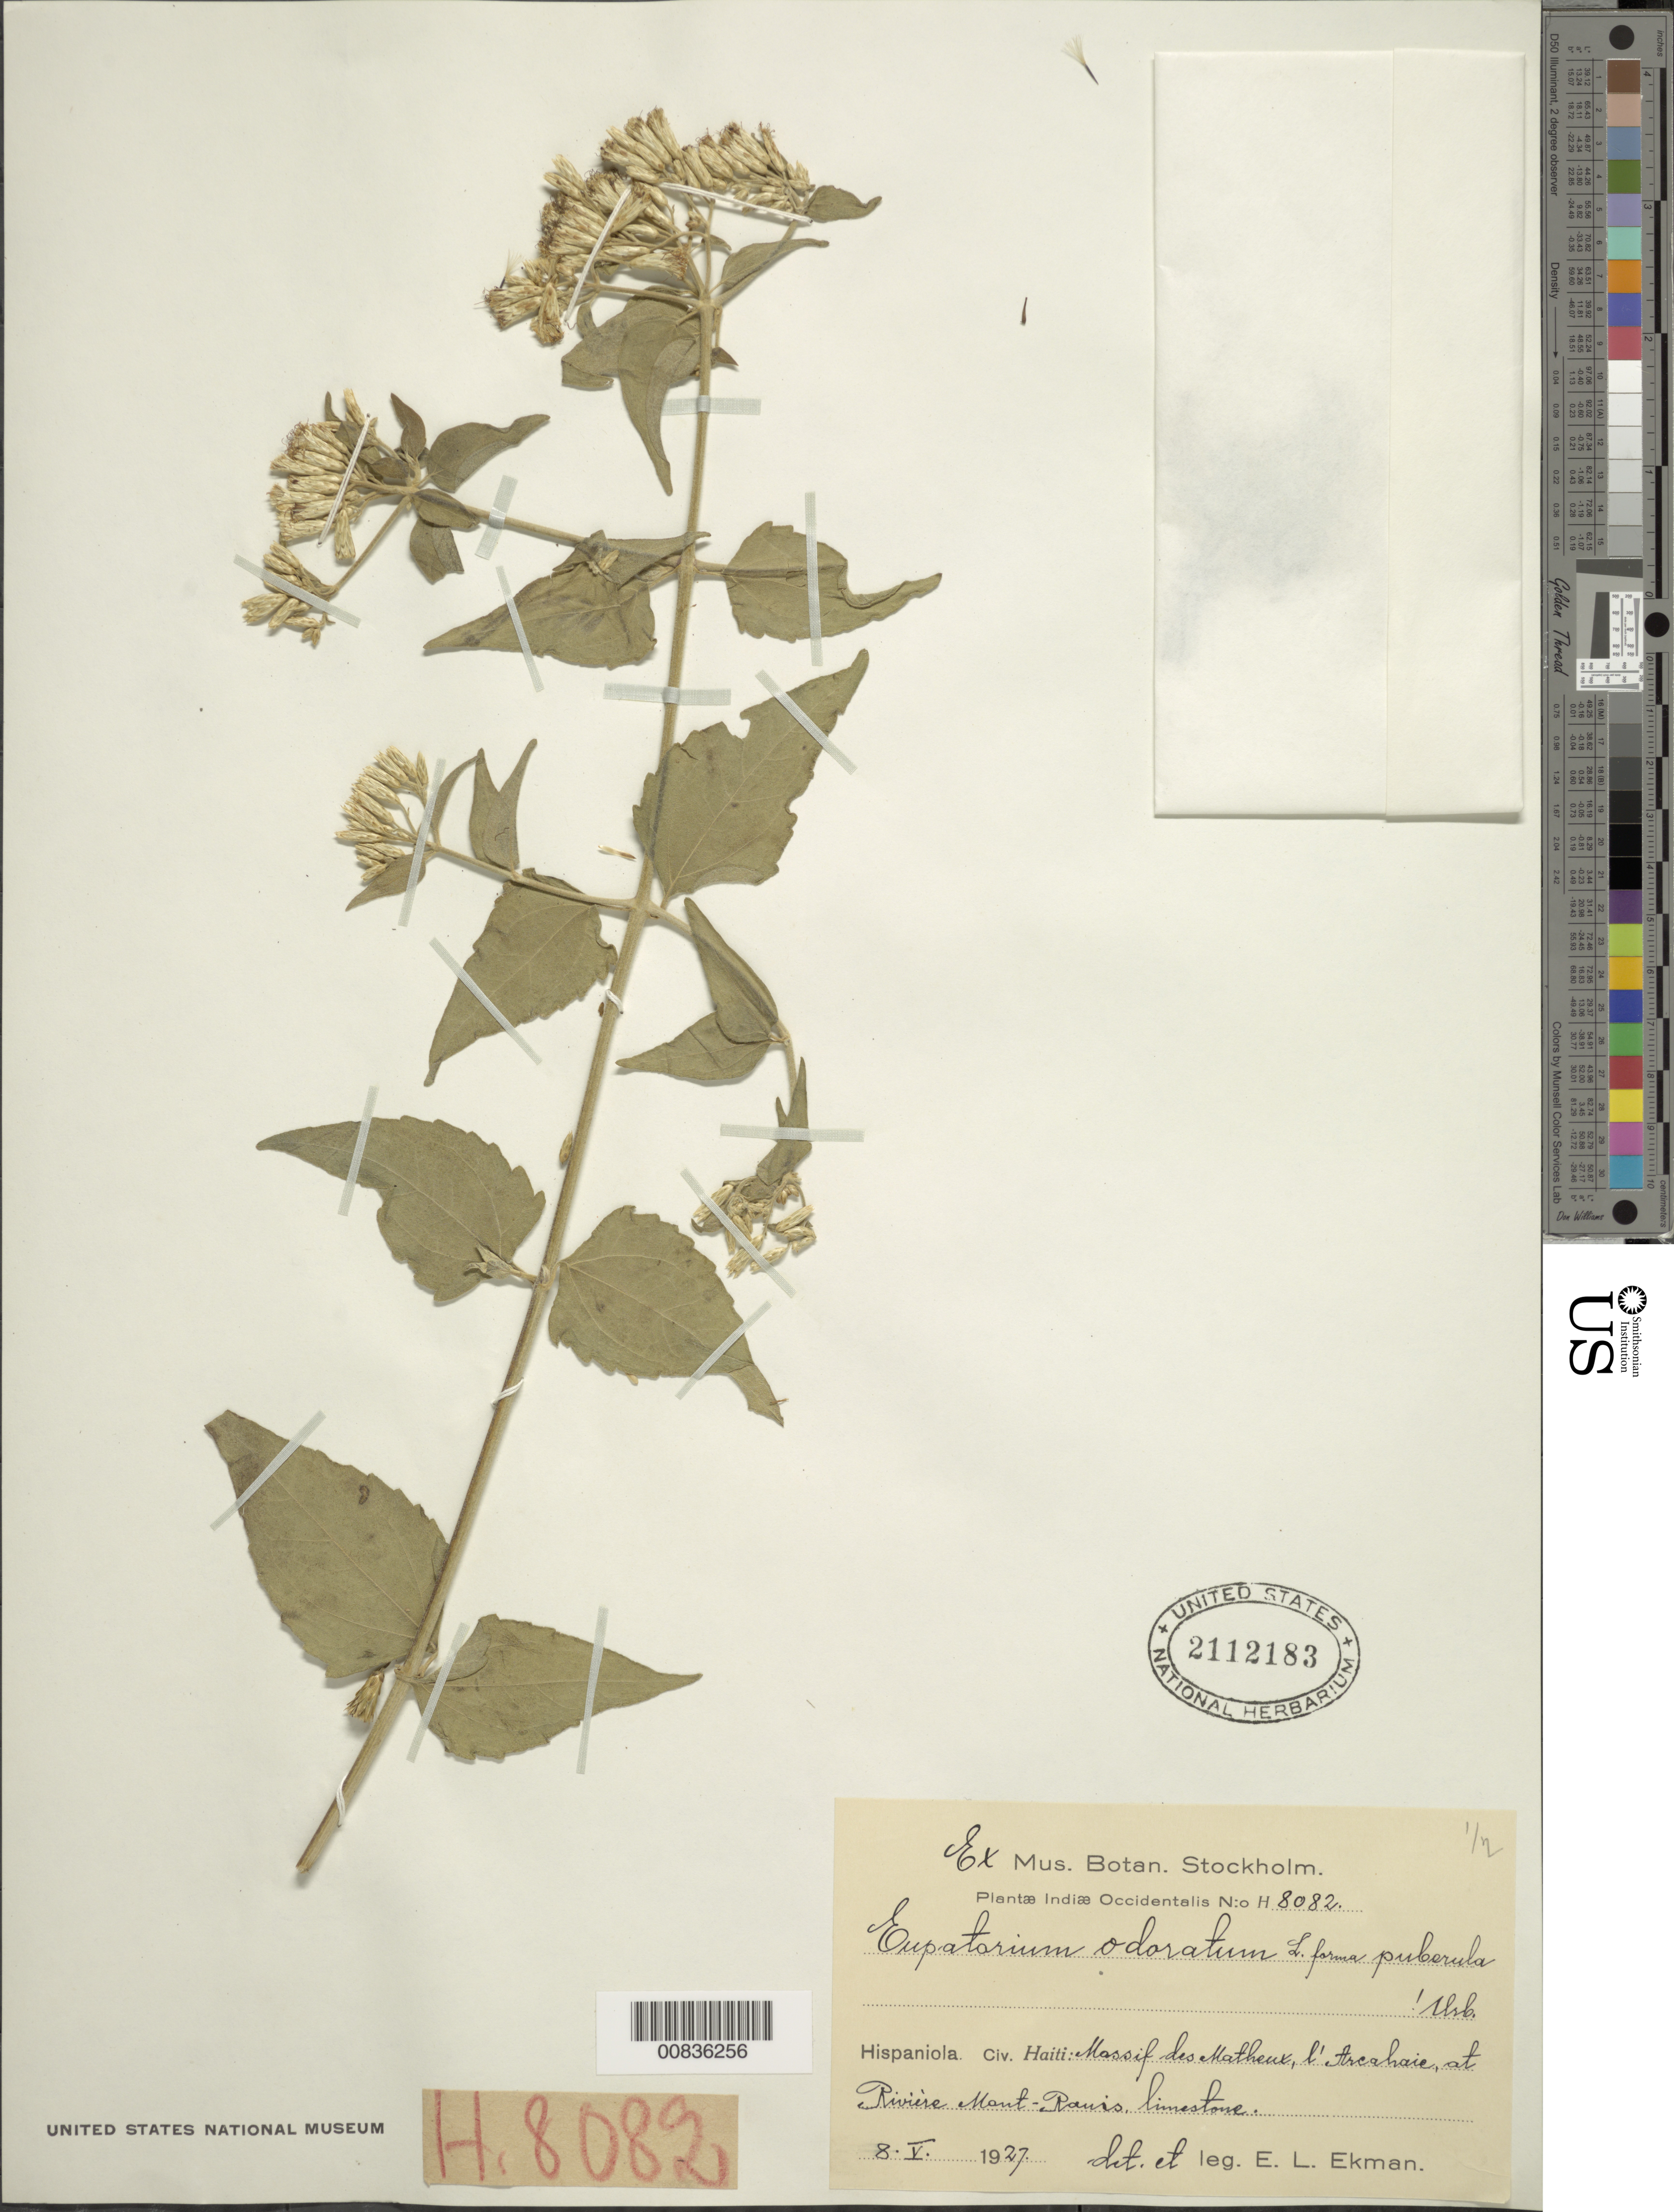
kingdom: Plantae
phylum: Tracheophyta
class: Magnoliopsida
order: Asterales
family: Asteraceae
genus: Chromolaena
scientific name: Chromolaena odorata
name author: (L.) R.M. King & H. Rob.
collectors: E. L. Ekman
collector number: H 8082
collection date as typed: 08 May 1927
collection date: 1927-05-08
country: Haiti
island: Hispaniola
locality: Massif des Matheux, l'Arcahaie, at Rivière Mont-Rouir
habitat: Limestone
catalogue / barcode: US 2112183